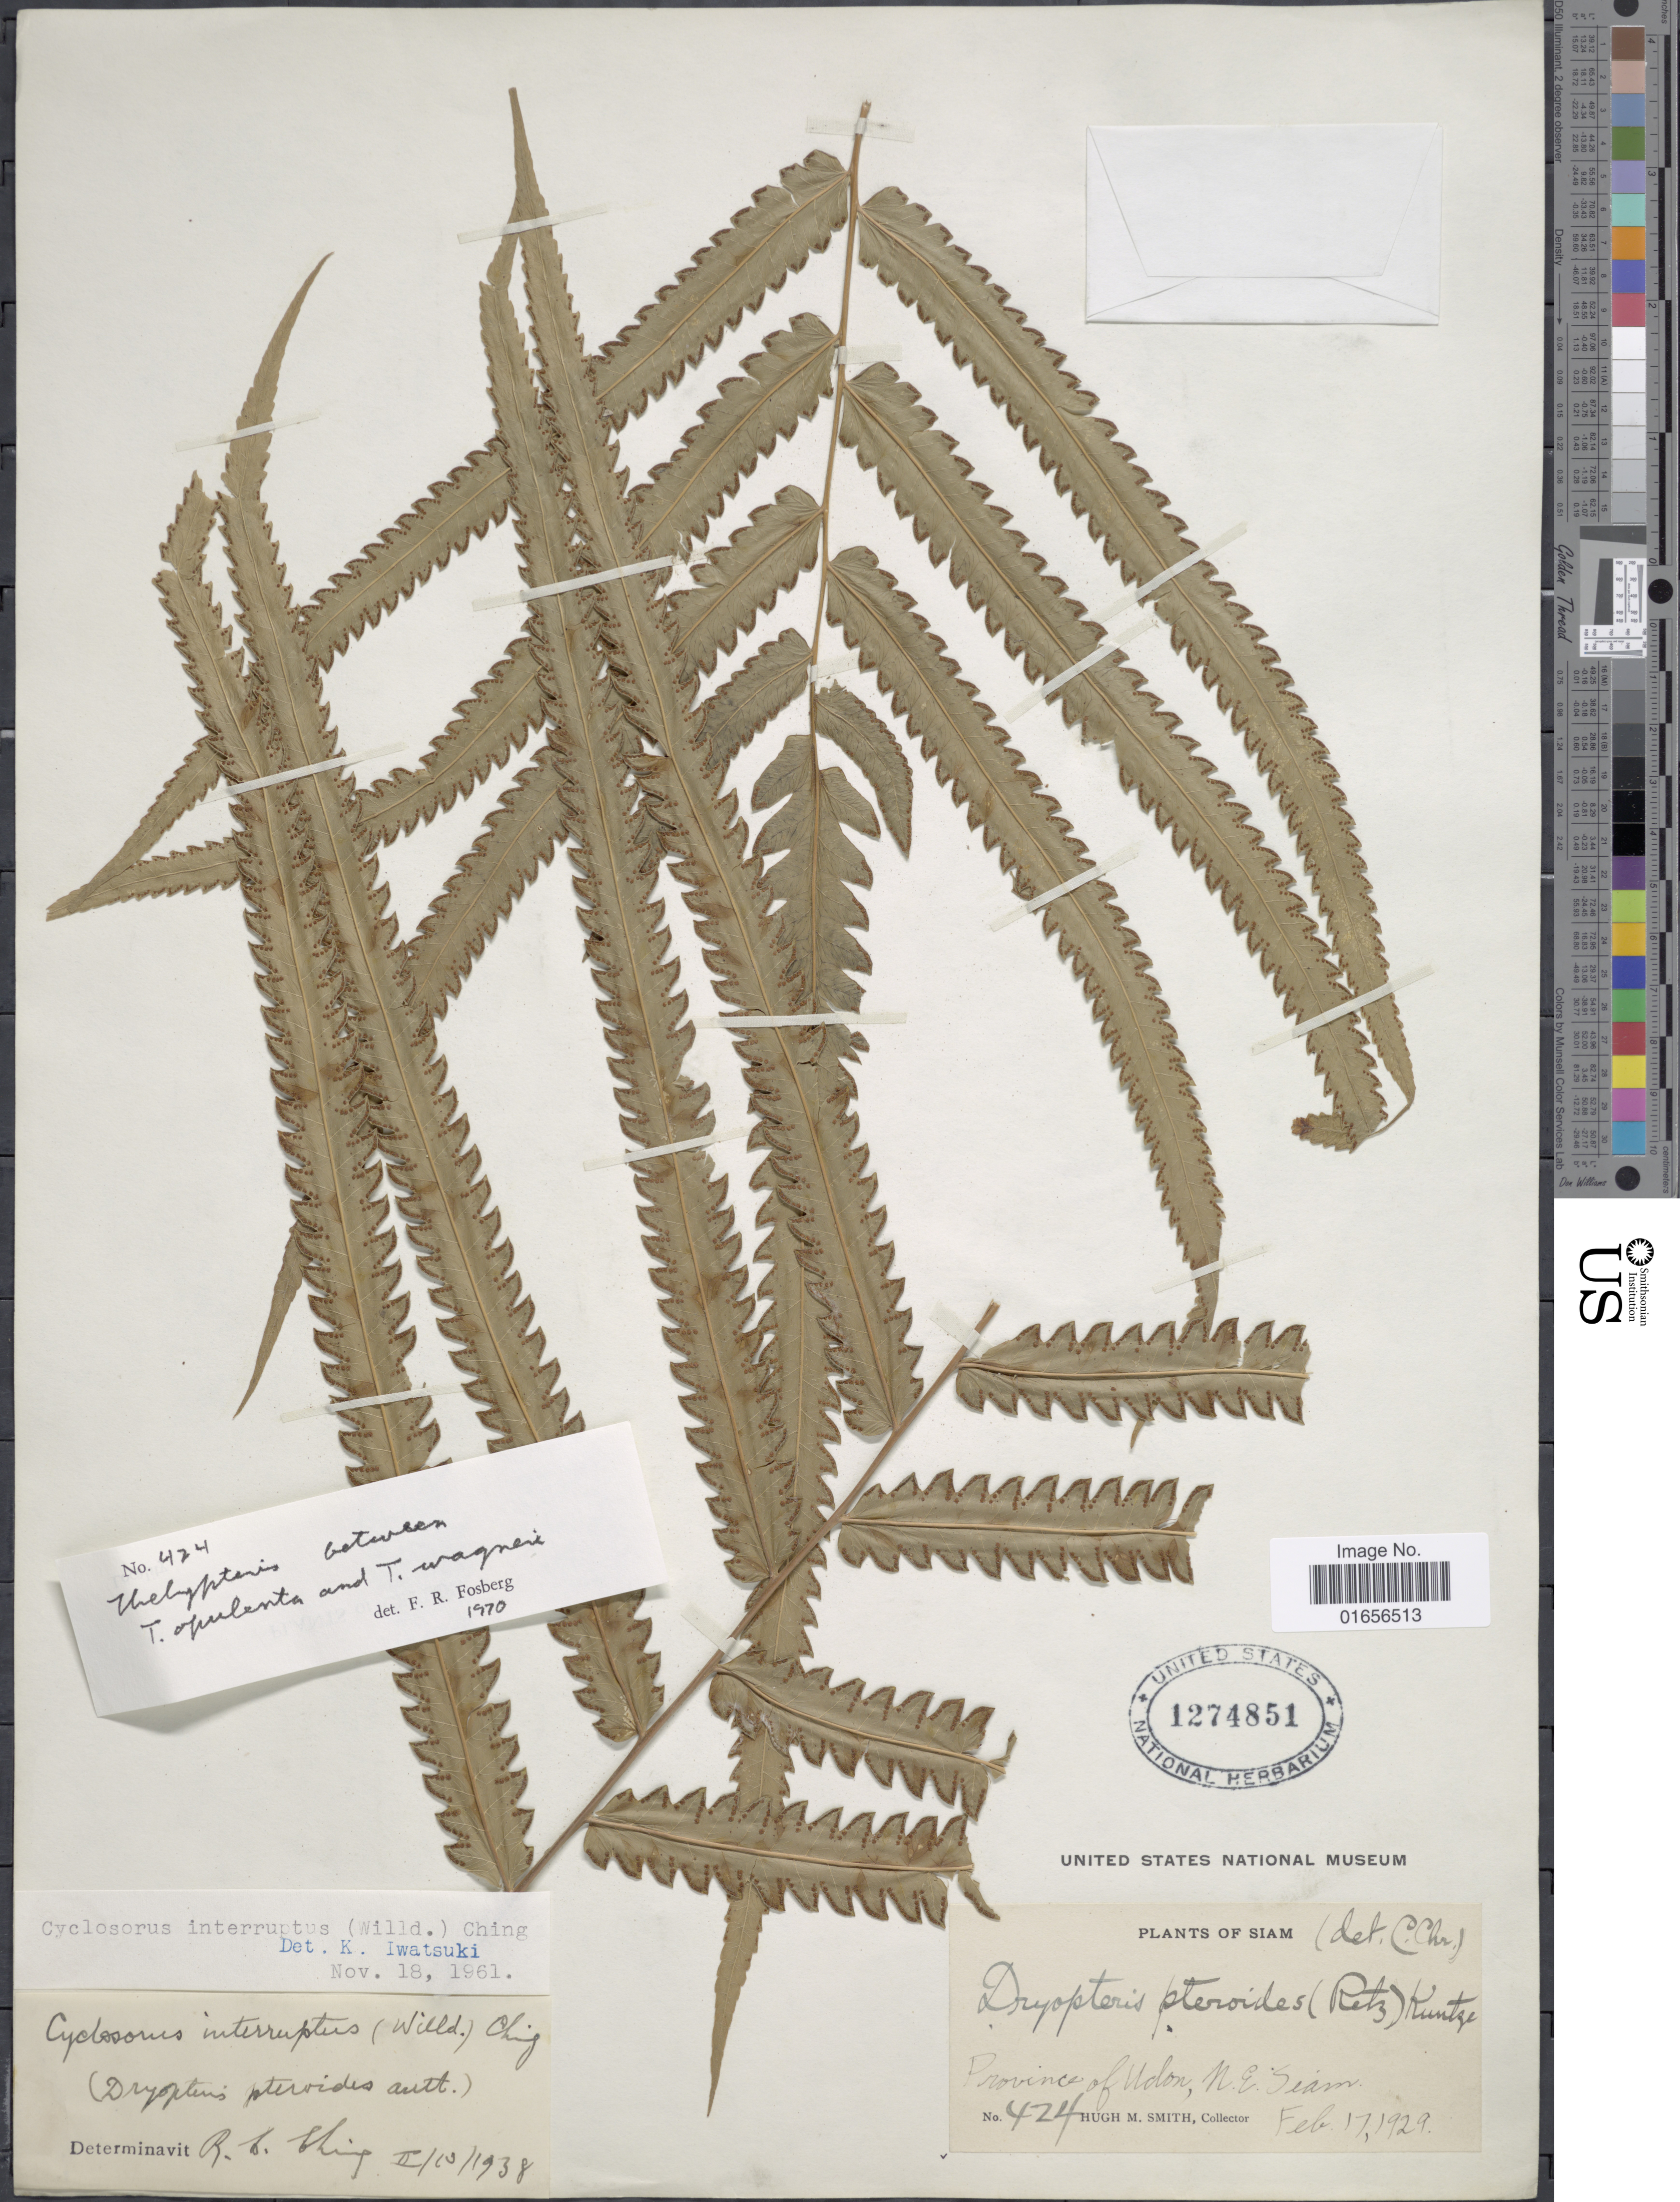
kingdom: Plantae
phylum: Tracheophyta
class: Polypodiopsida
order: Polypodiales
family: Thelypteridaceae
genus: Amphineuron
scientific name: Amphineuron opulentum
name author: (Kaulf.) Holttum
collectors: H. M. Smith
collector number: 424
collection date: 1929-02-17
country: Thailand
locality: Siam, Province of Udon, N.E. Siam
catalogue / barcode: US 1274851